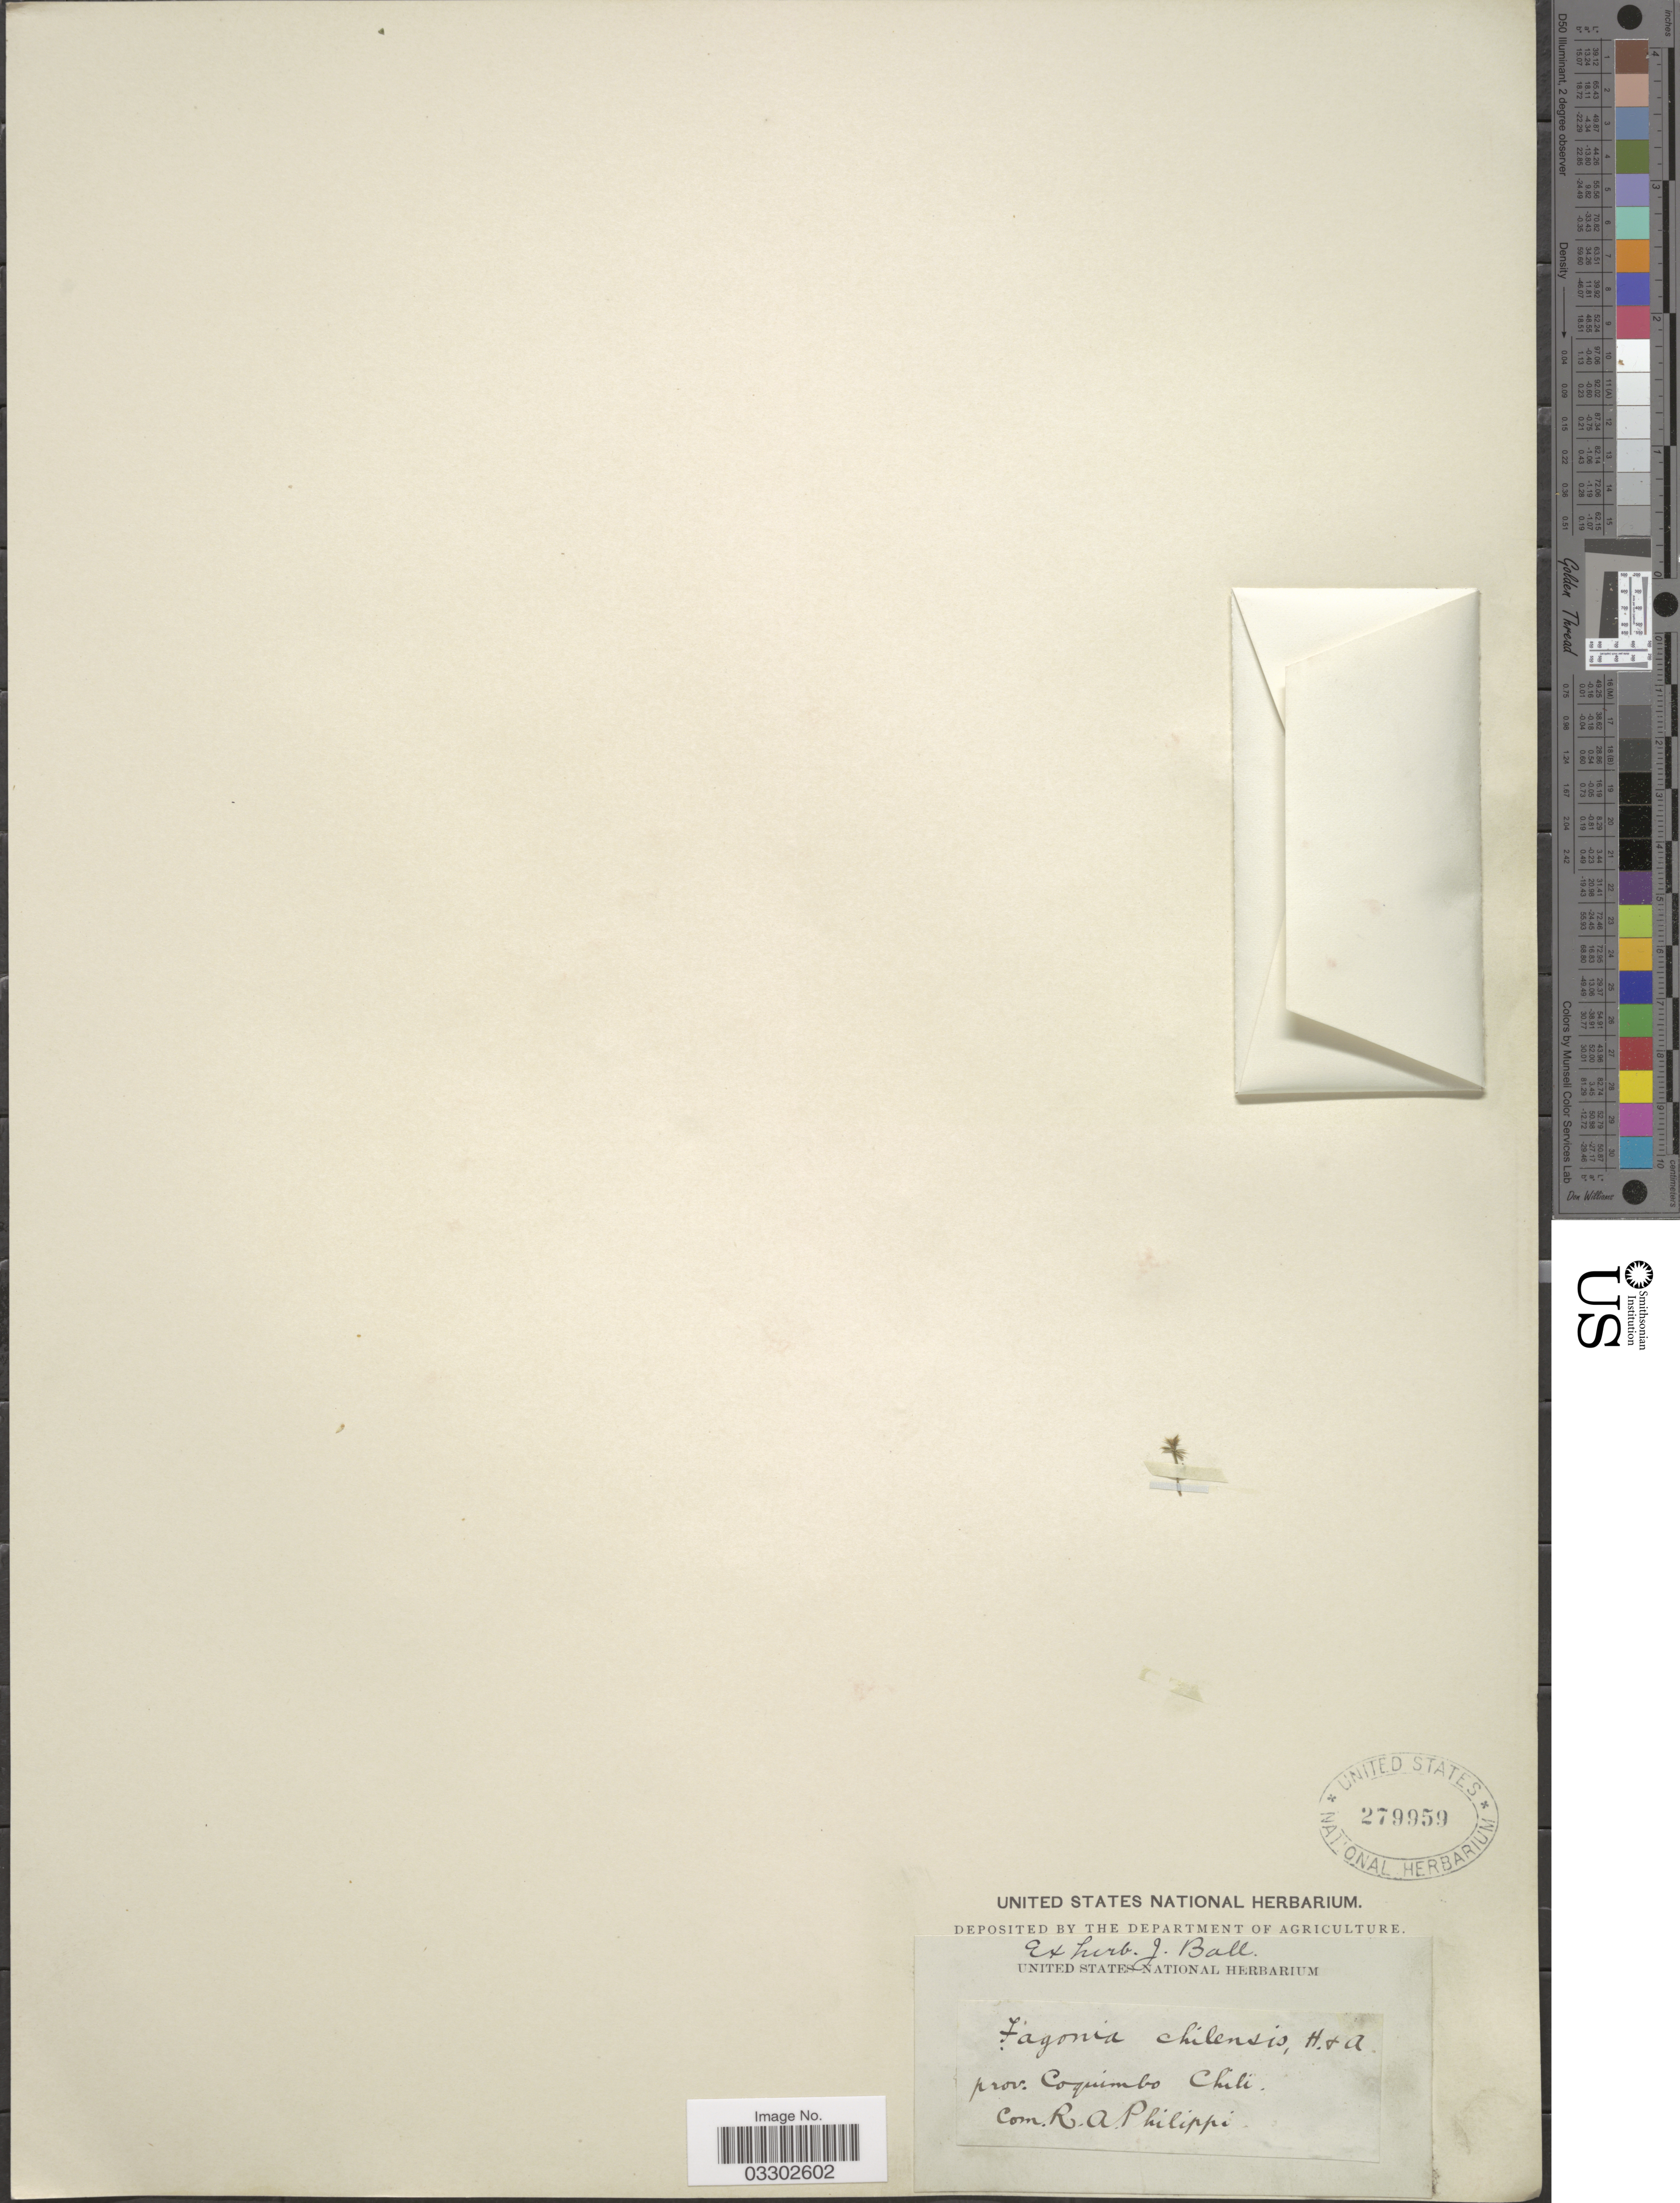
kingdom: Plantae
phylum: Tracheophyta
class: Magnoliopsida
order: Zygophyllales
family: Zygophyllaceae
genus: Fagonia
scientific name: Fagonia chilensis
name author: Hook. & Arn.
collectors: ex herb. John Ball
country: Chile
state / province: Coquimbo (IV)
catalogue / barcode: US 279959